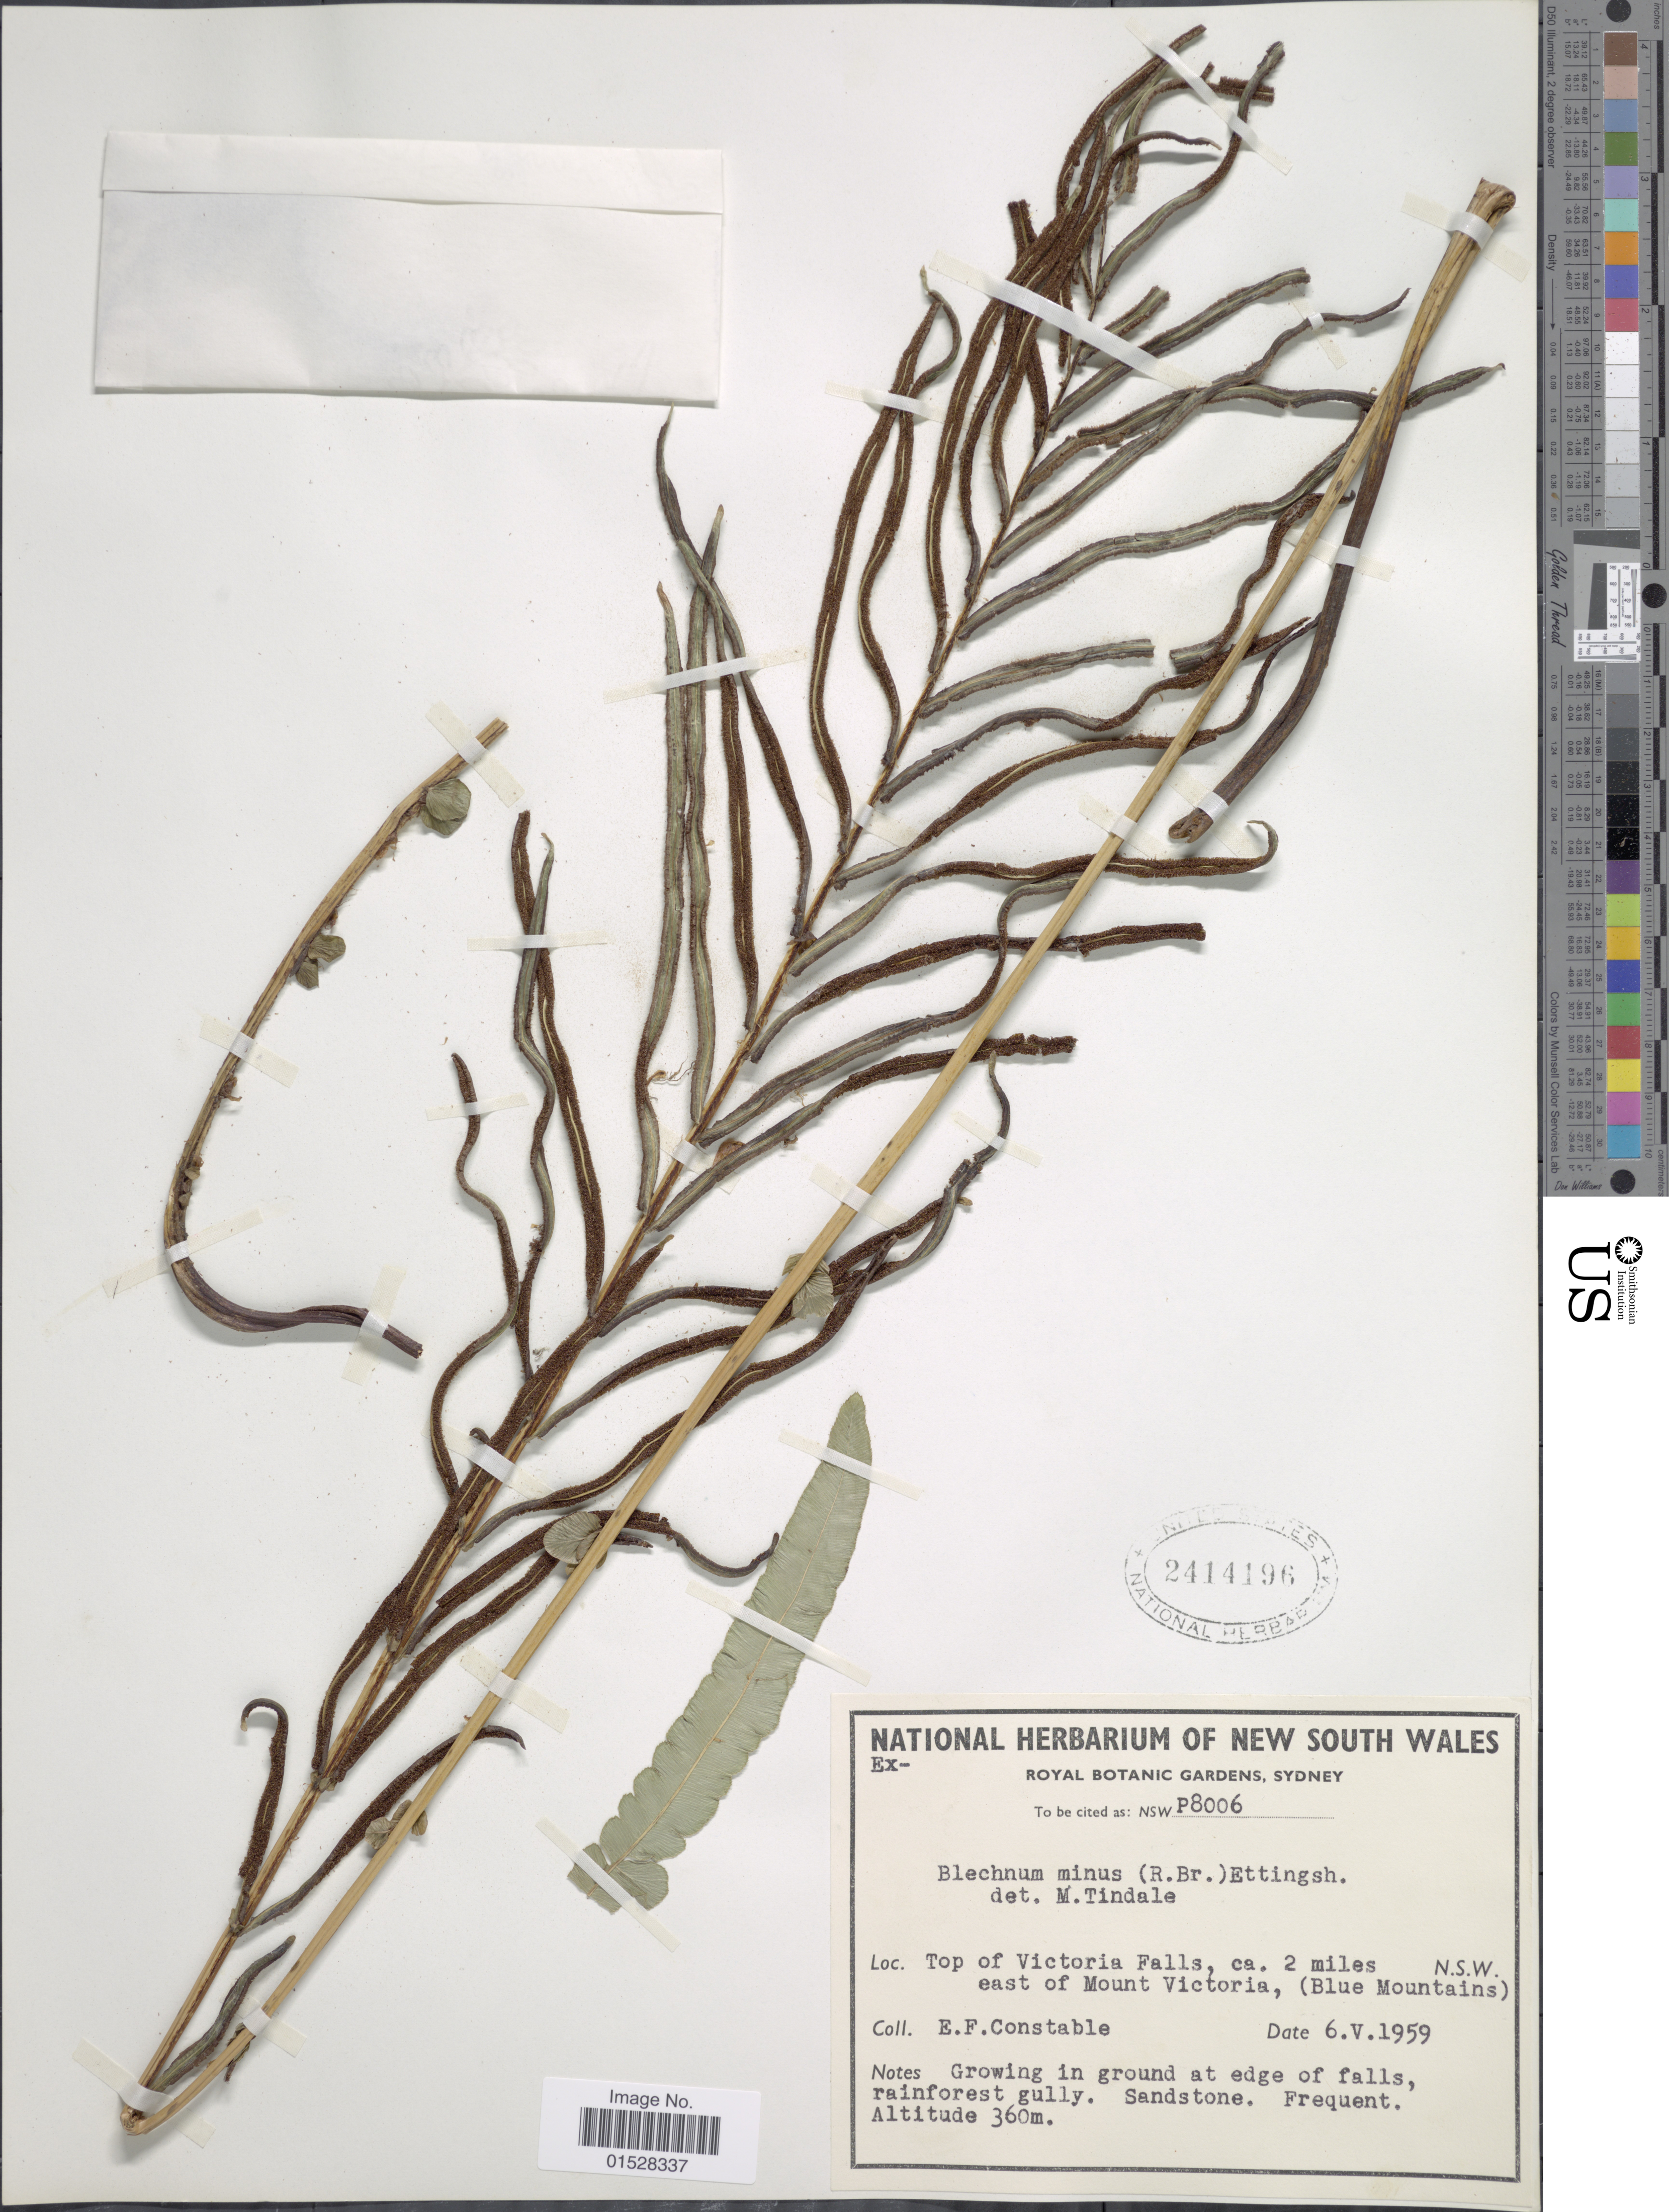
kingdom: Plantae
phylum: Tracheophyta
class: Polypodiopsida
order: Polypodiales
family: Blechnaceae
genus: Blechnum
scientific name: Blechnum minus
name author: (R. Br.) Ettingsh.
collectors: E. F. Constable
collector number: P8006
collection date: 1959-05-06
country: Australia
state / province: New South Wales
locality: Top of Victoria Falls, ca. 2 miles east of Mount Victoria, (Blue Mountains).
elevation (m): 360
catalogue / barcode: US 2414196